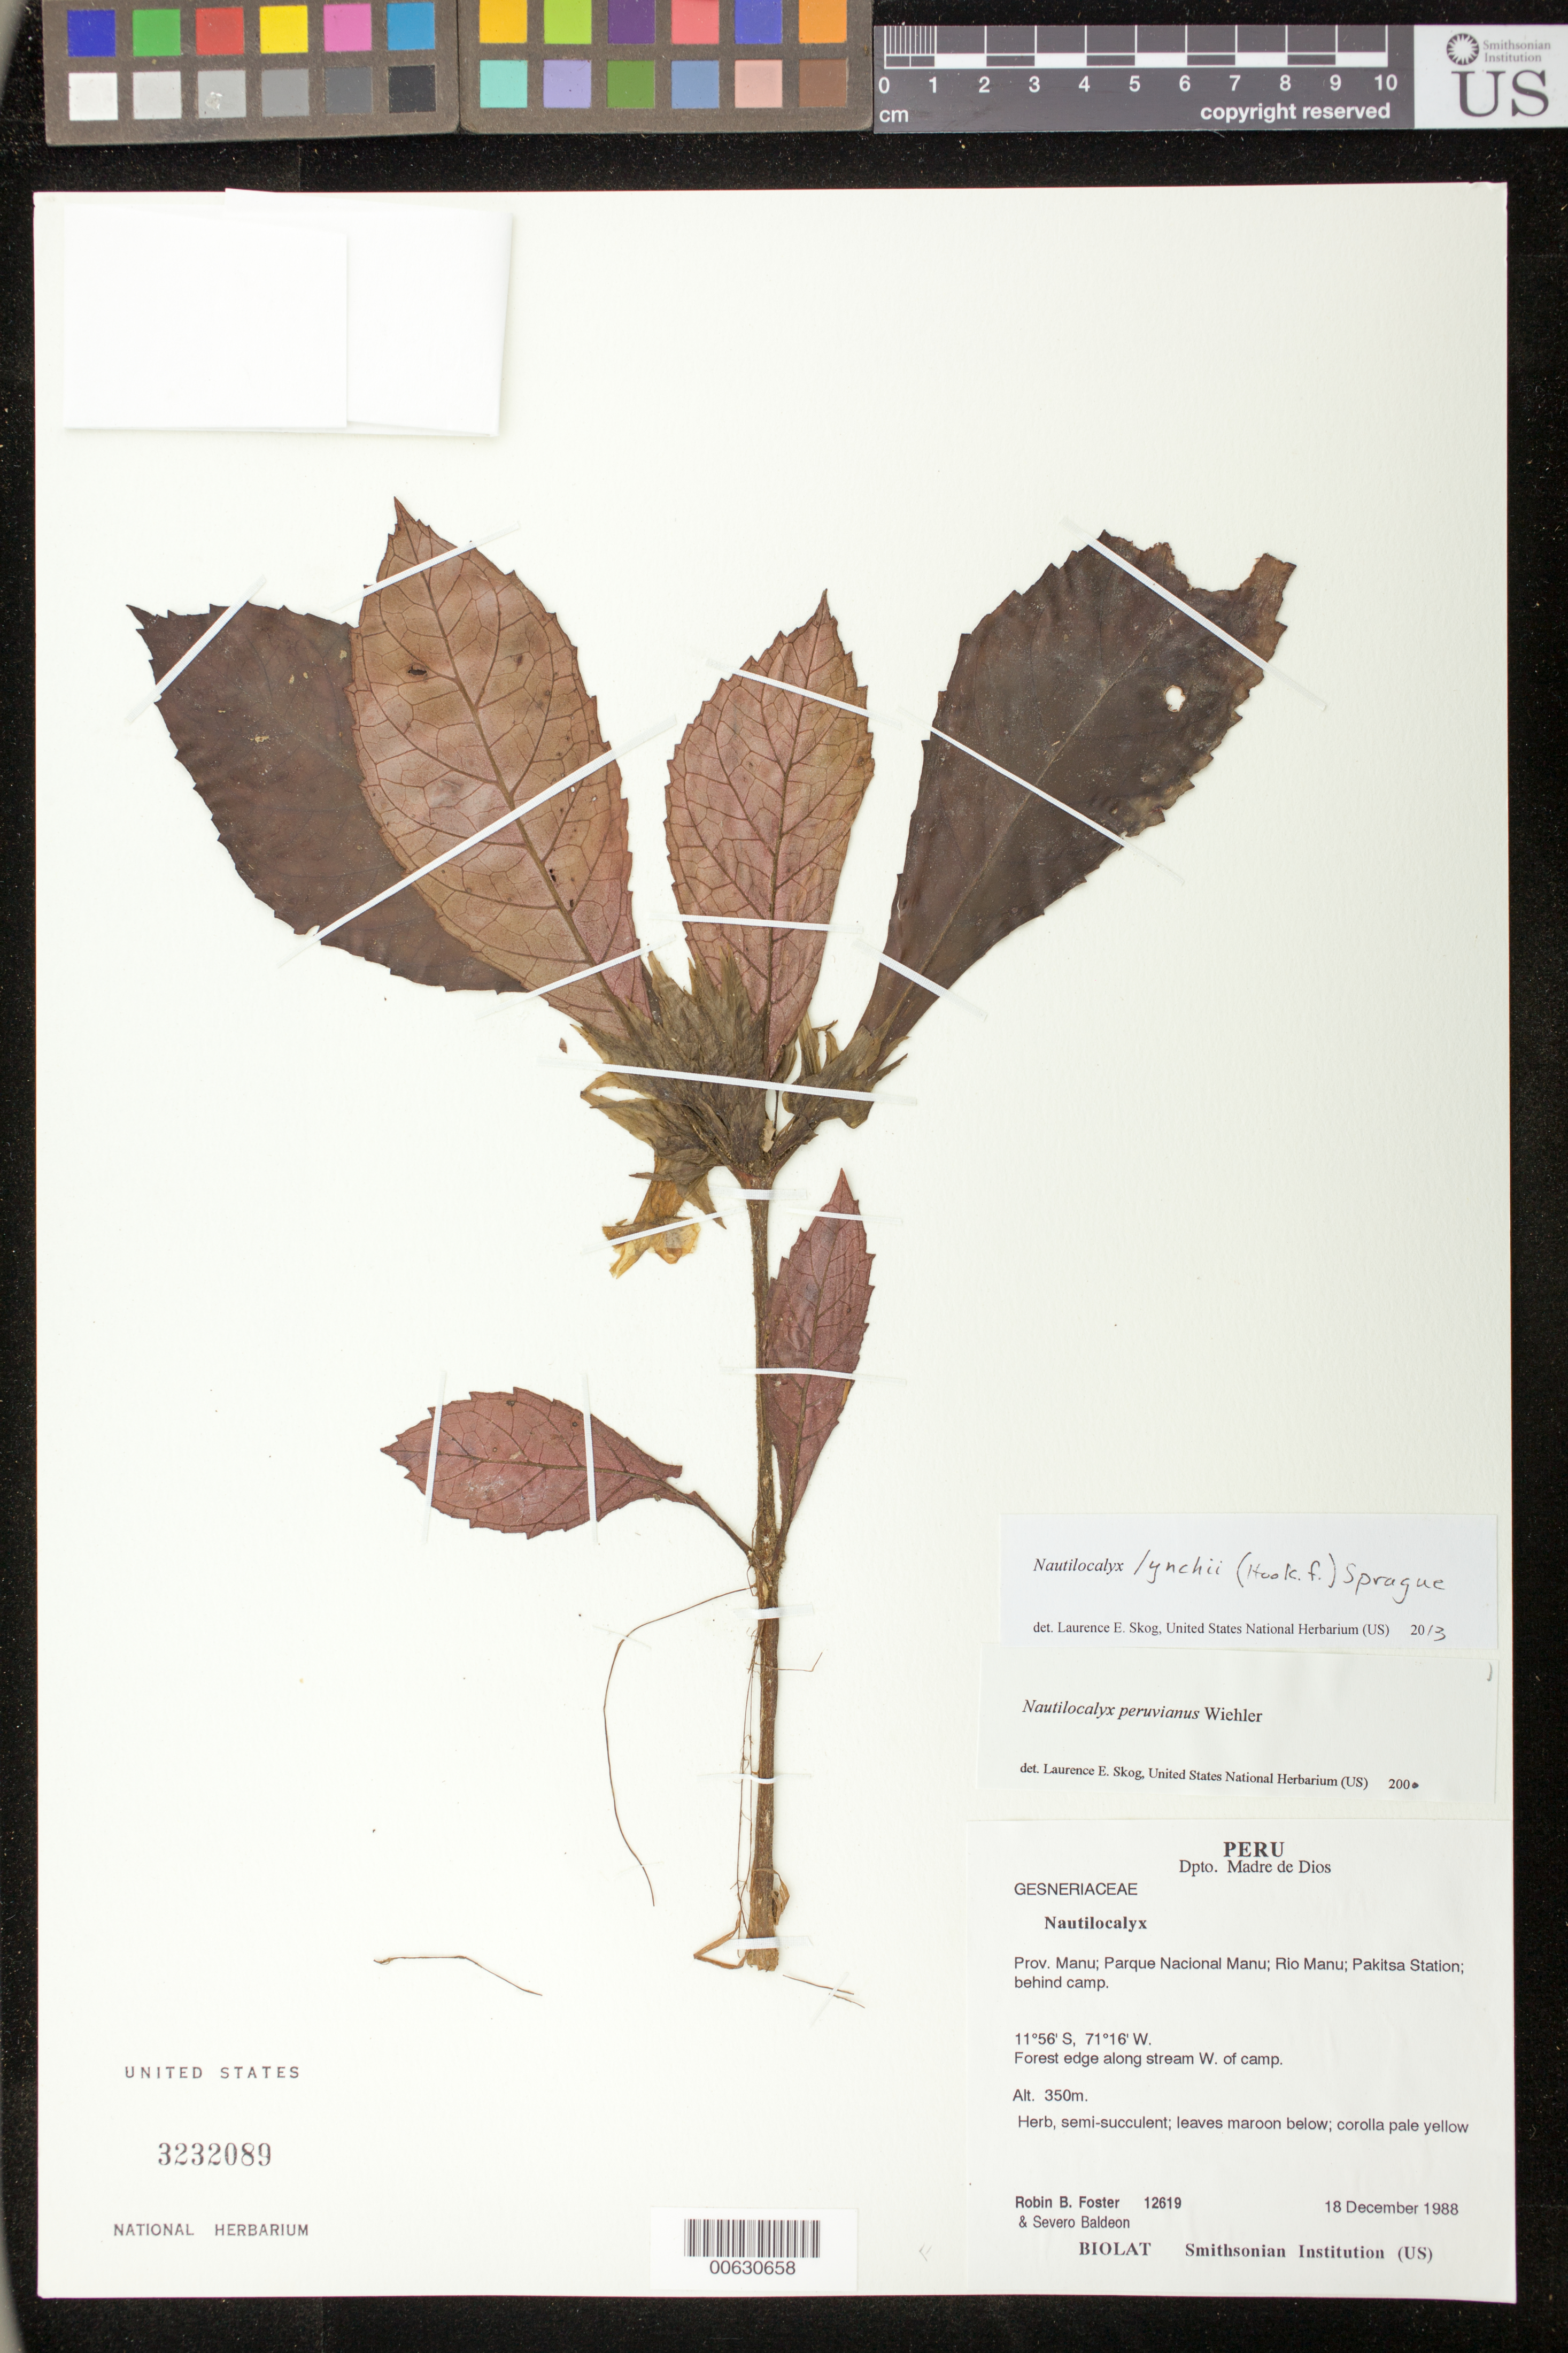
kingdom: Plantae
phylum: Tracheophyta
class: Magnoliopsida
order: Lamiales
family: Gesneriaceae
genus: Nautilocalyx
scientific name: Nautilocalyx lynchii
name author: (Hook. f.) Sprague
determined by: Skog, Laurence E.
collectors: R. B. Foster & S. Baldeon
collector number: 12619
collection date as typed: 18 Dec 1988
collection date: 1988-12-18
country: Peru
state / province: Madre de Dios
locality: Prov. Manu; Parque Nacional Manu; Rio Manu; Pakitsa Station; behind camp; W of camp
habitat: Forest edge along stream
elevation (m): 350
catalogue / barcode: US 3232089